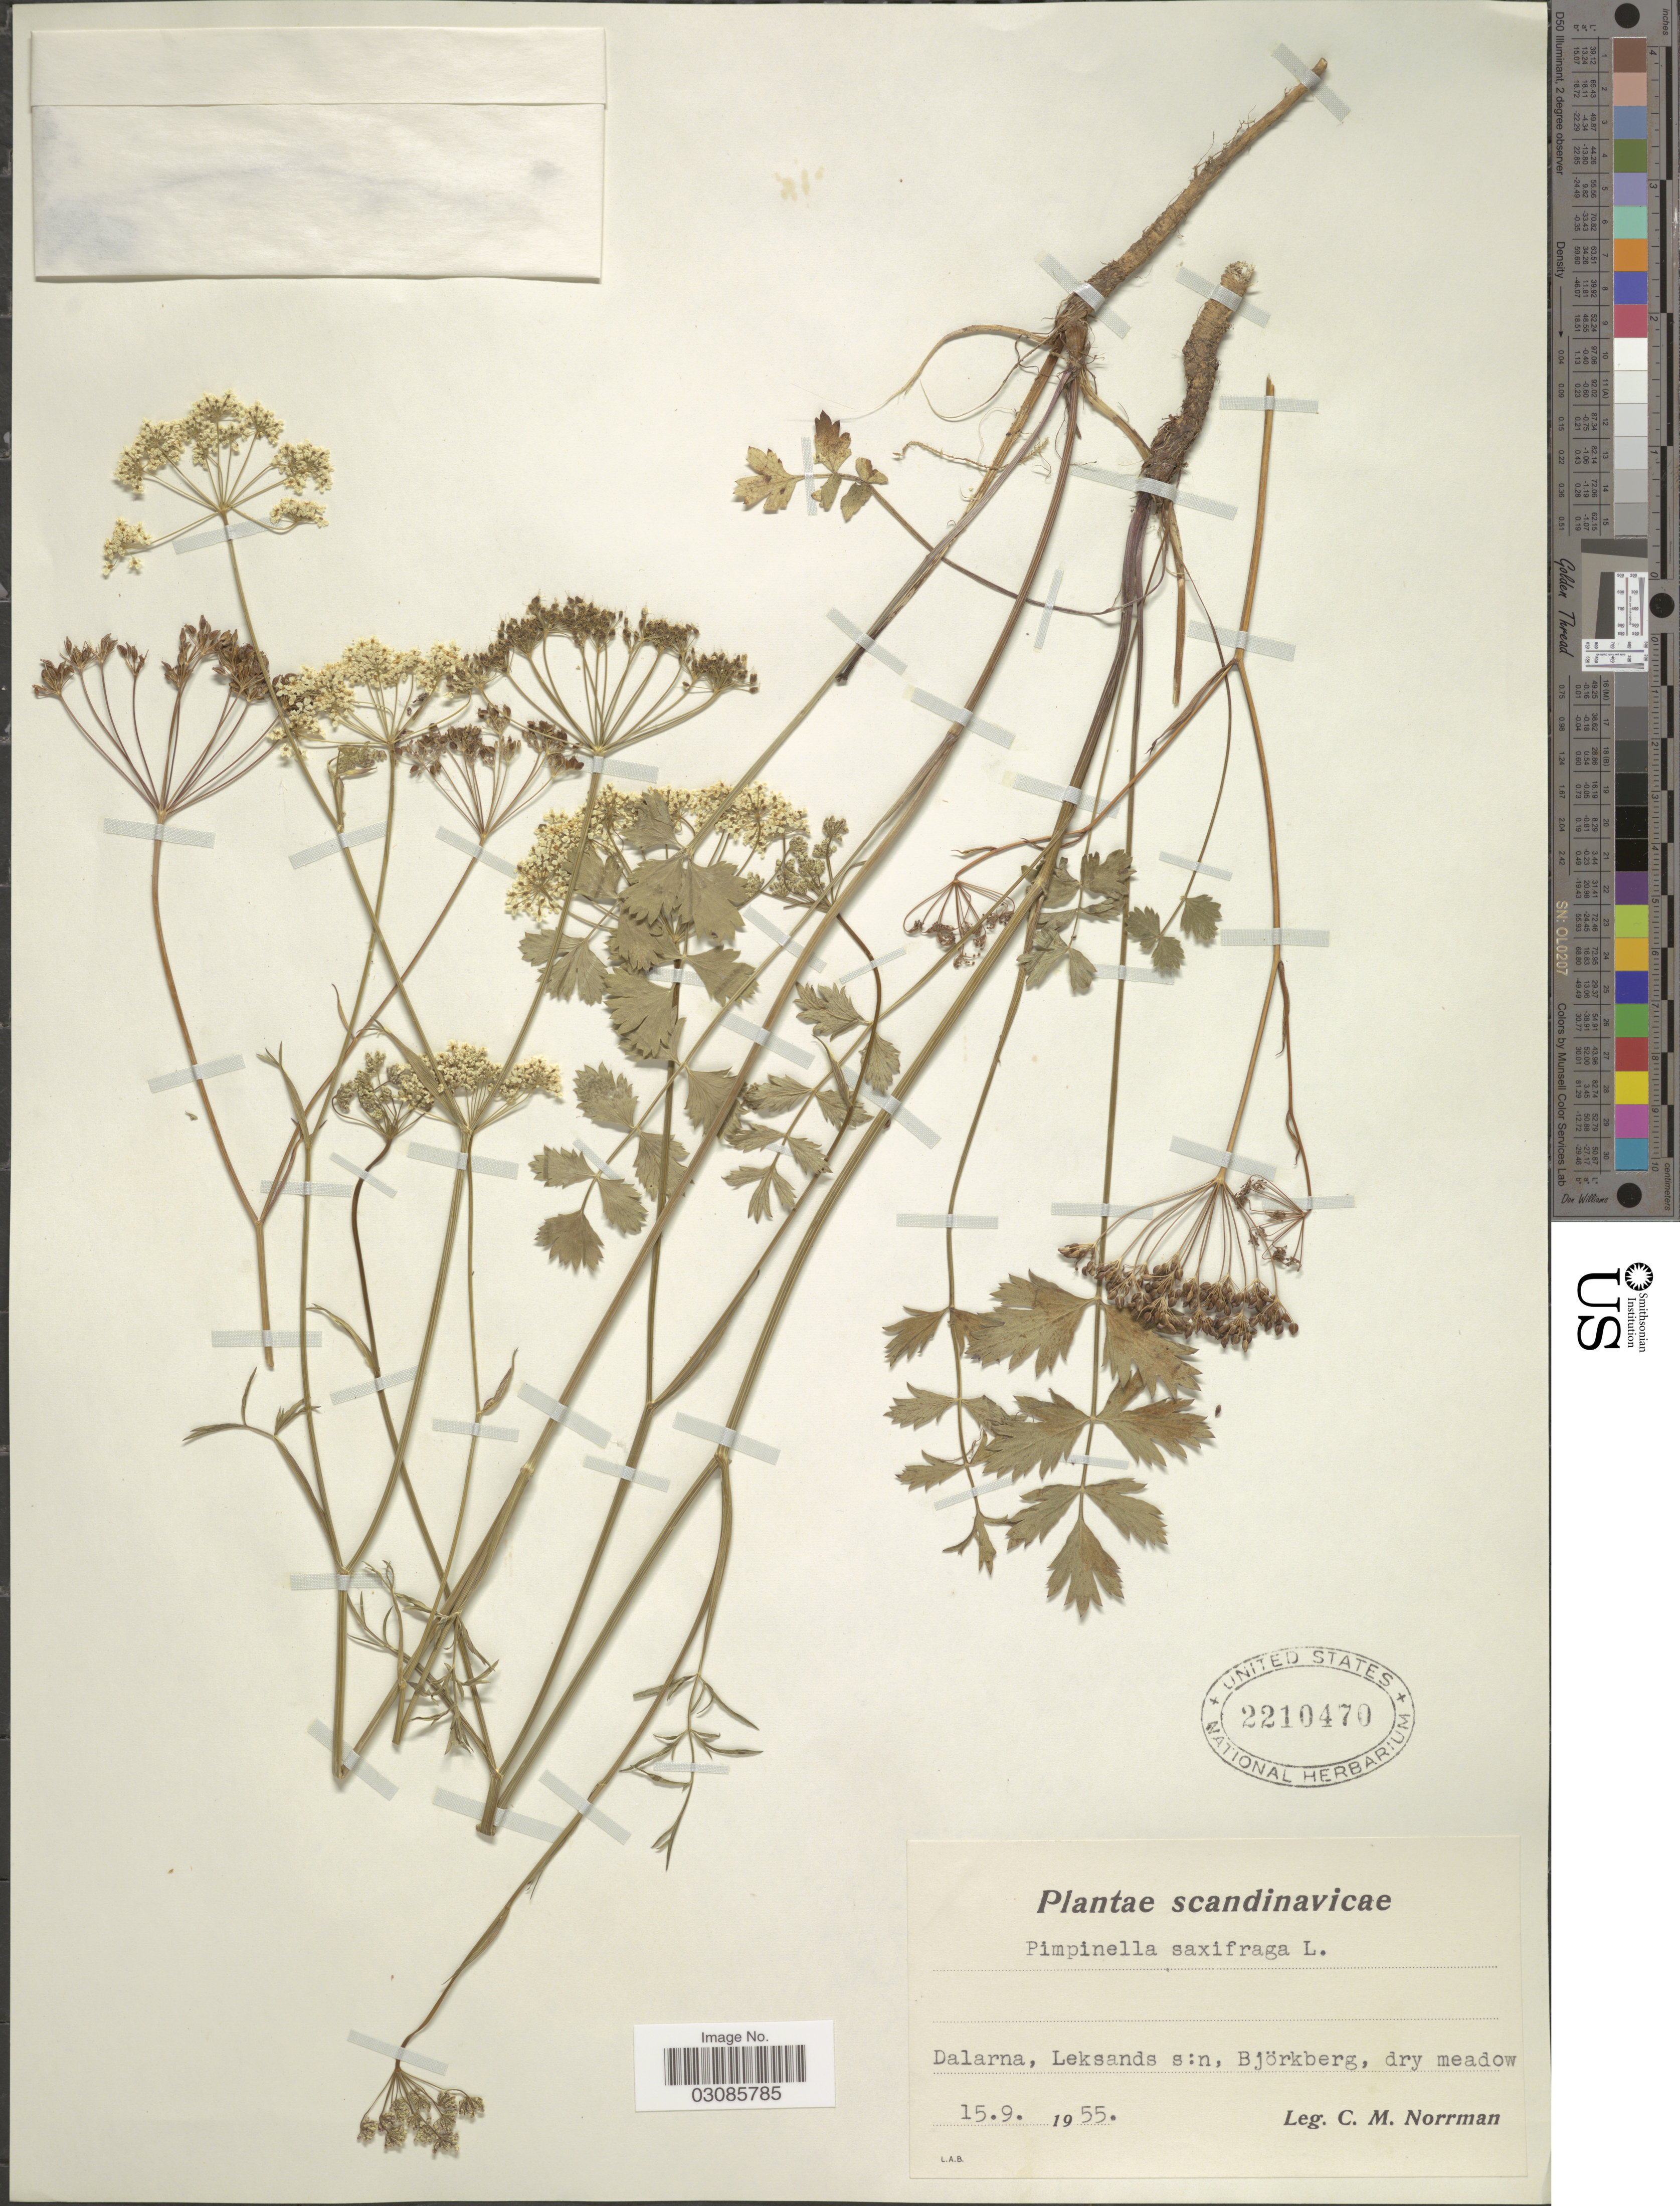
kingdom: Plantae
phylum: Tracheophyta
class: Magnoliopsida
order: Apiales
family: Apiaceae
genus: Pimpinella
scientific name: Pimpinella saxifraga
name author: L.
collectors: C. Norrman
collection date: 1955-09-15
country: Sweden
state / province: Dalarna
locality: Scandinavicae. Dalarna, Leksands s: n, Björkberg, dry meadow.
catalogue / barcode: US 2210470